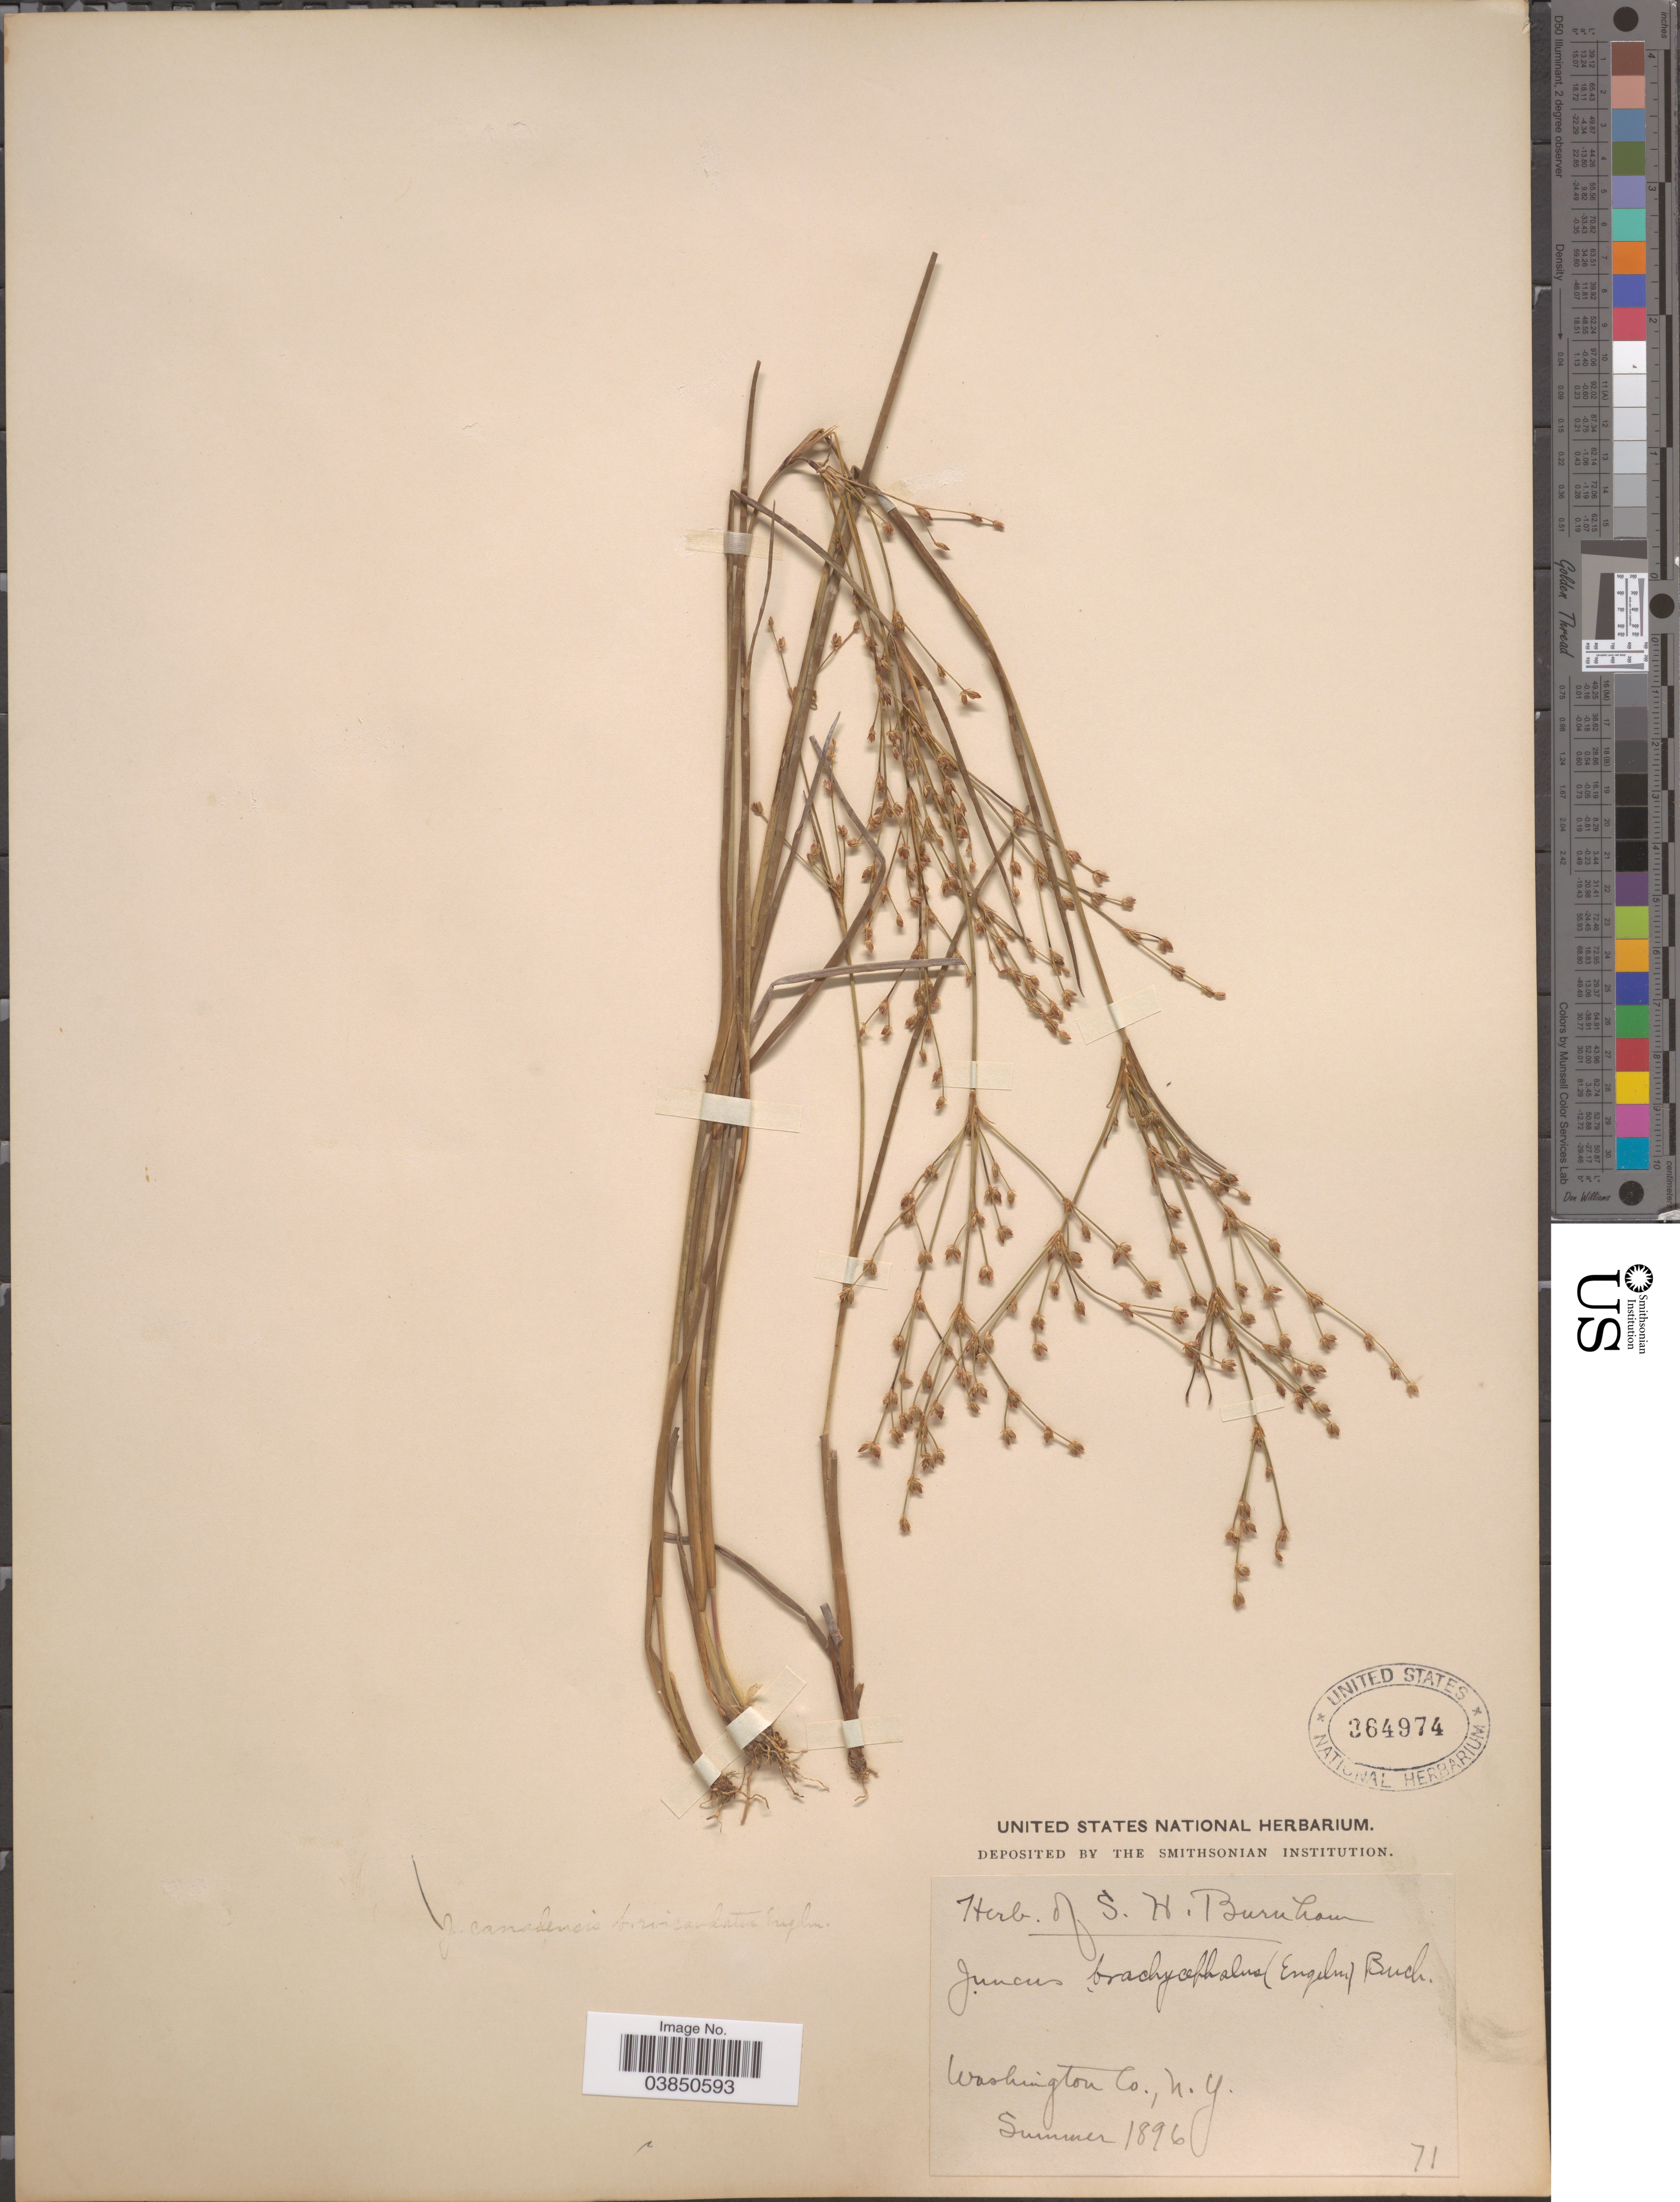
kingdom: Plantae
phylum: Tracheophyta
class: Liliopsida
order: Poales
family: Juncaceae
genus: Juncus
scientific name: Juncus brachycephalus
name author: (Engelm.) Buchenau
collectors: ex herb. S.H. Burnham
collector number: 71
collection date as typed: Summer 1896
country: United States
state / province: New York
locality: Washington Co.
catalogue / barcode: US 364974